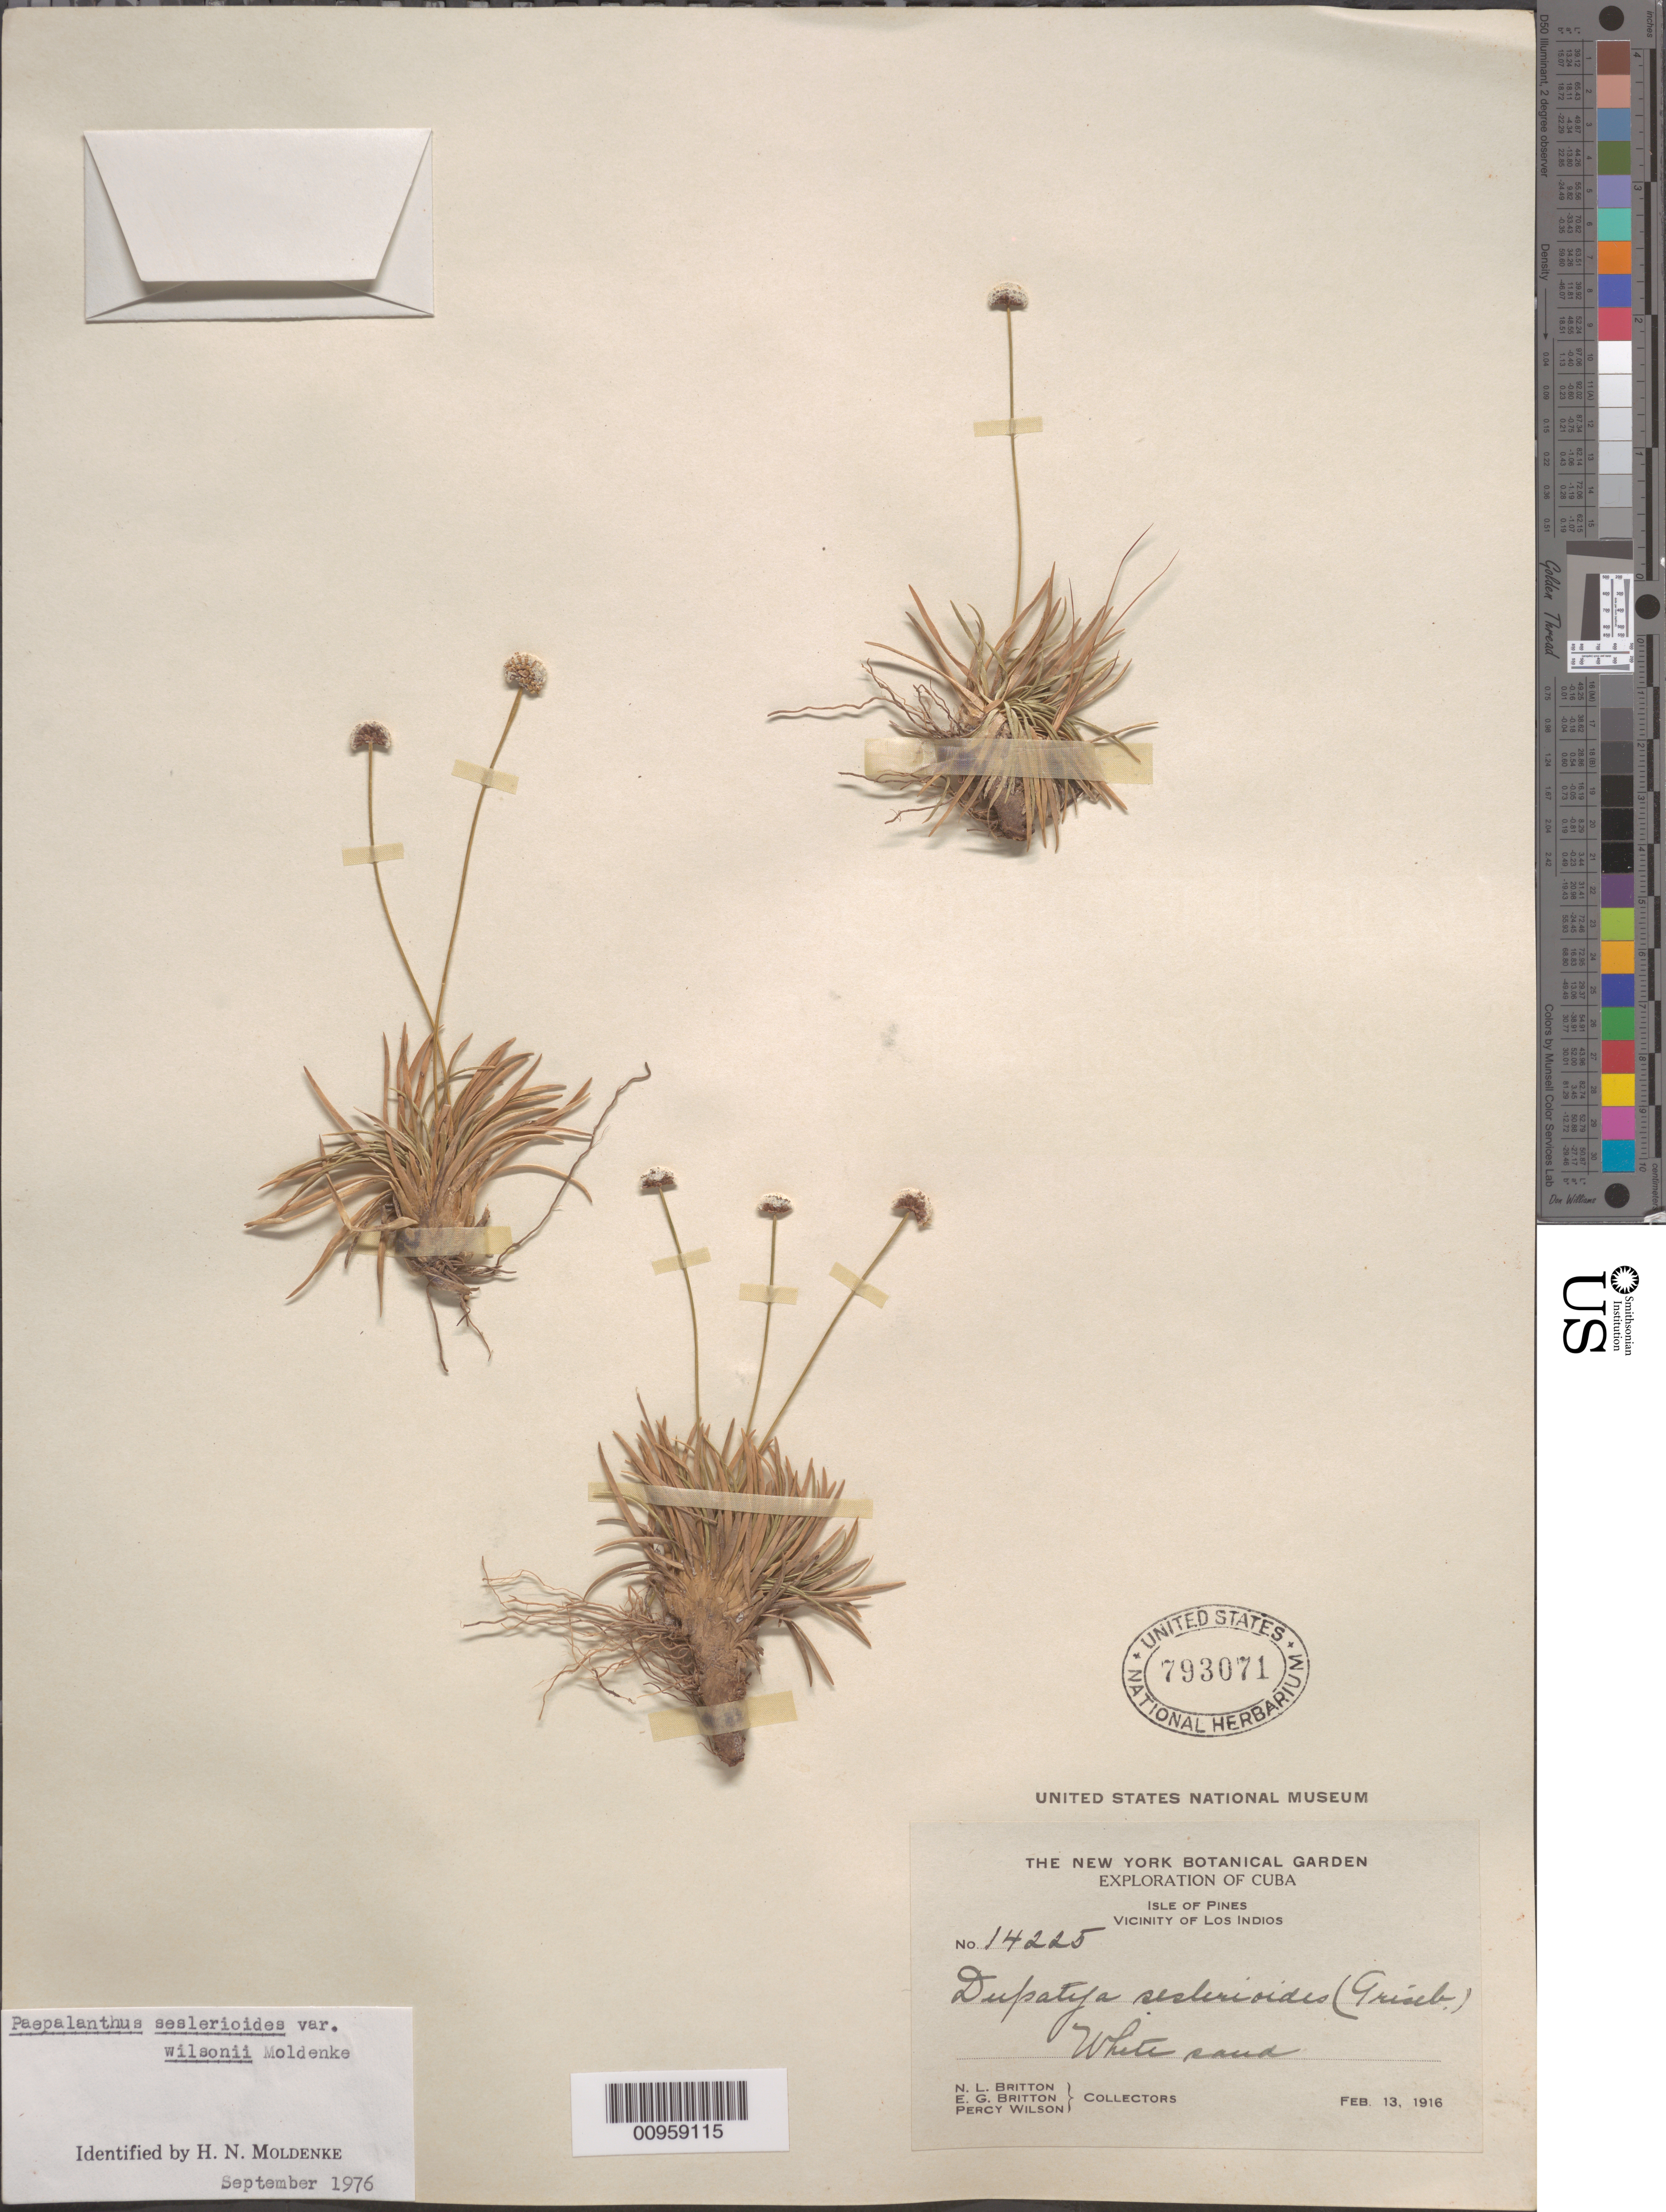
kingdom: Plantae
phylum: Tracheophyta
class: Liliopsida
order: Poales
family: Eriocaulaceae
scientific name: Giuliettia seslerioides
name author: (Griseb.) Andrino & Sano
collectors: N. Britton, E. G. Britton & P. Wilson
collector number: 14225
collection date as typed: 13 Feb 1916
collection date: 1916-02-13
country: Cuba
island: Isla de la Juventud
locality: Vicinity of Los Indios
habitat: White sand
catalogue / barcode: US 793071